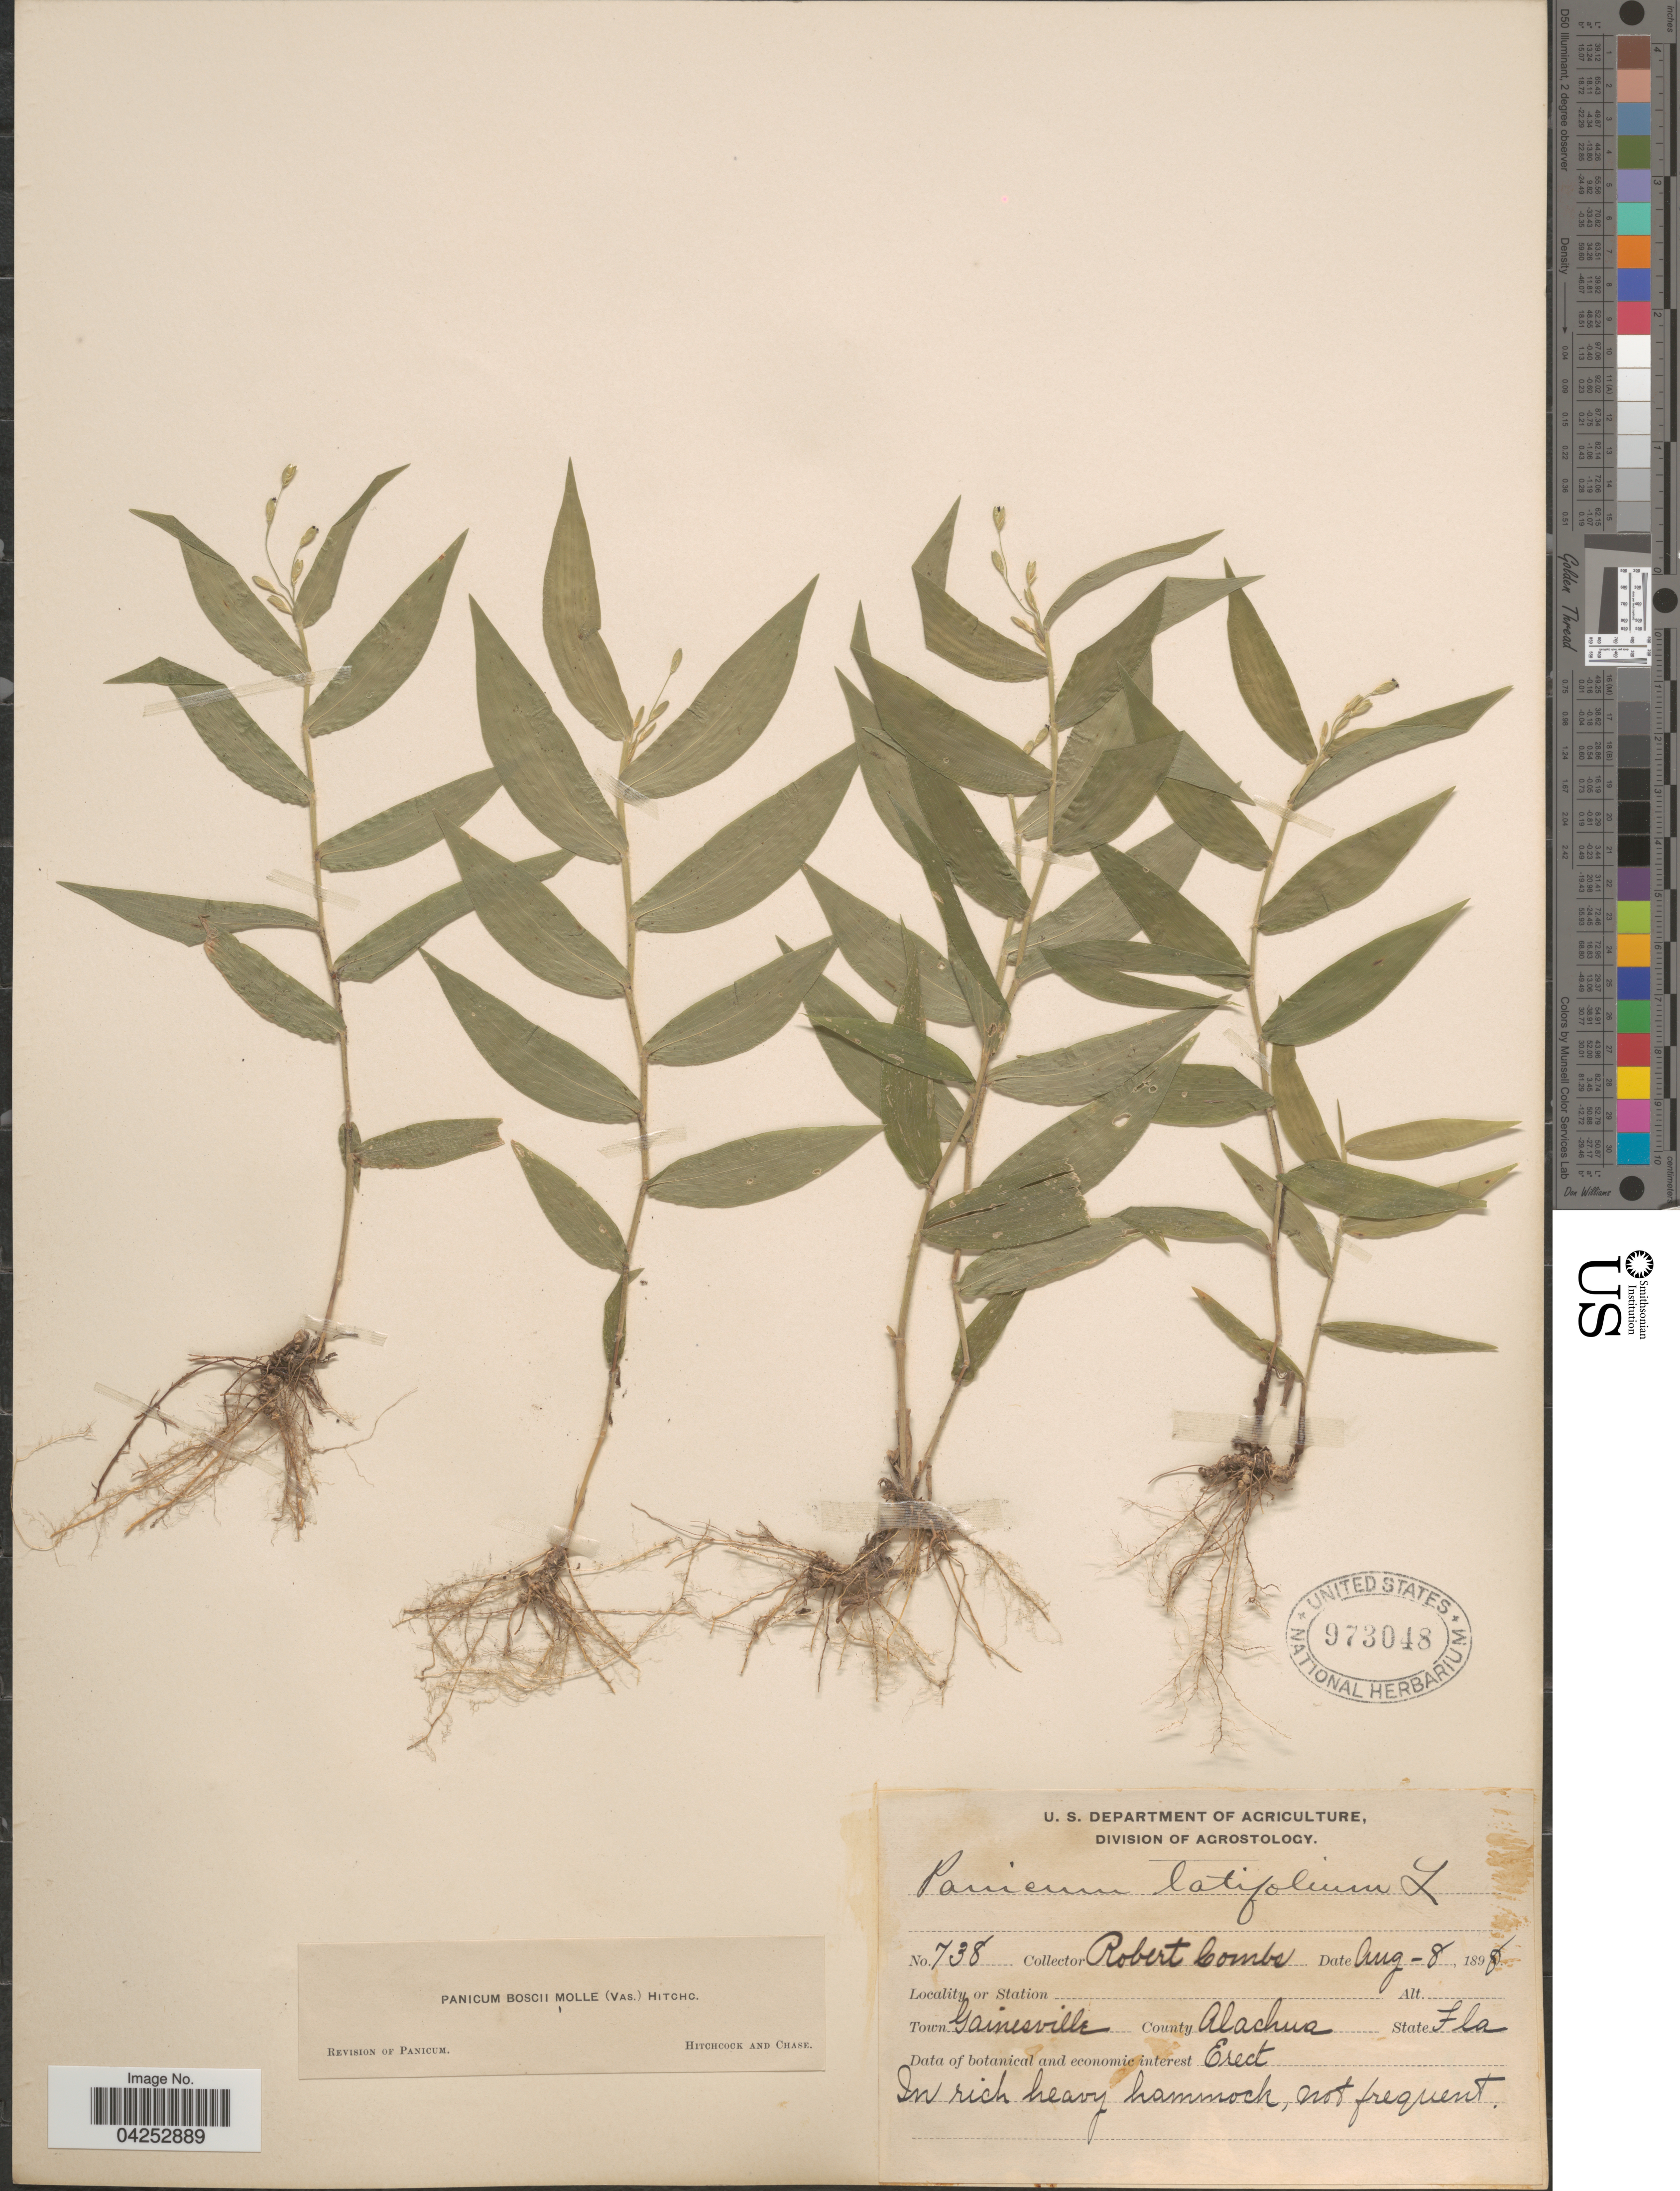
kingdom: Plantae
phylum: Tracheophyta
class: Liliopsida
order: Poales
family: Poaceae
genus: Dichanthelium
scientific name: Dichanthelium boscii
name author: (Poir.) Gould & C.A. Clark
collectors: R. Combs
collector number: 738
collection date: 1898-08-08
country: United States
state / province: Florida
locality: Town Gainesville. County Alachua.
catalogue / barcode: US 973048